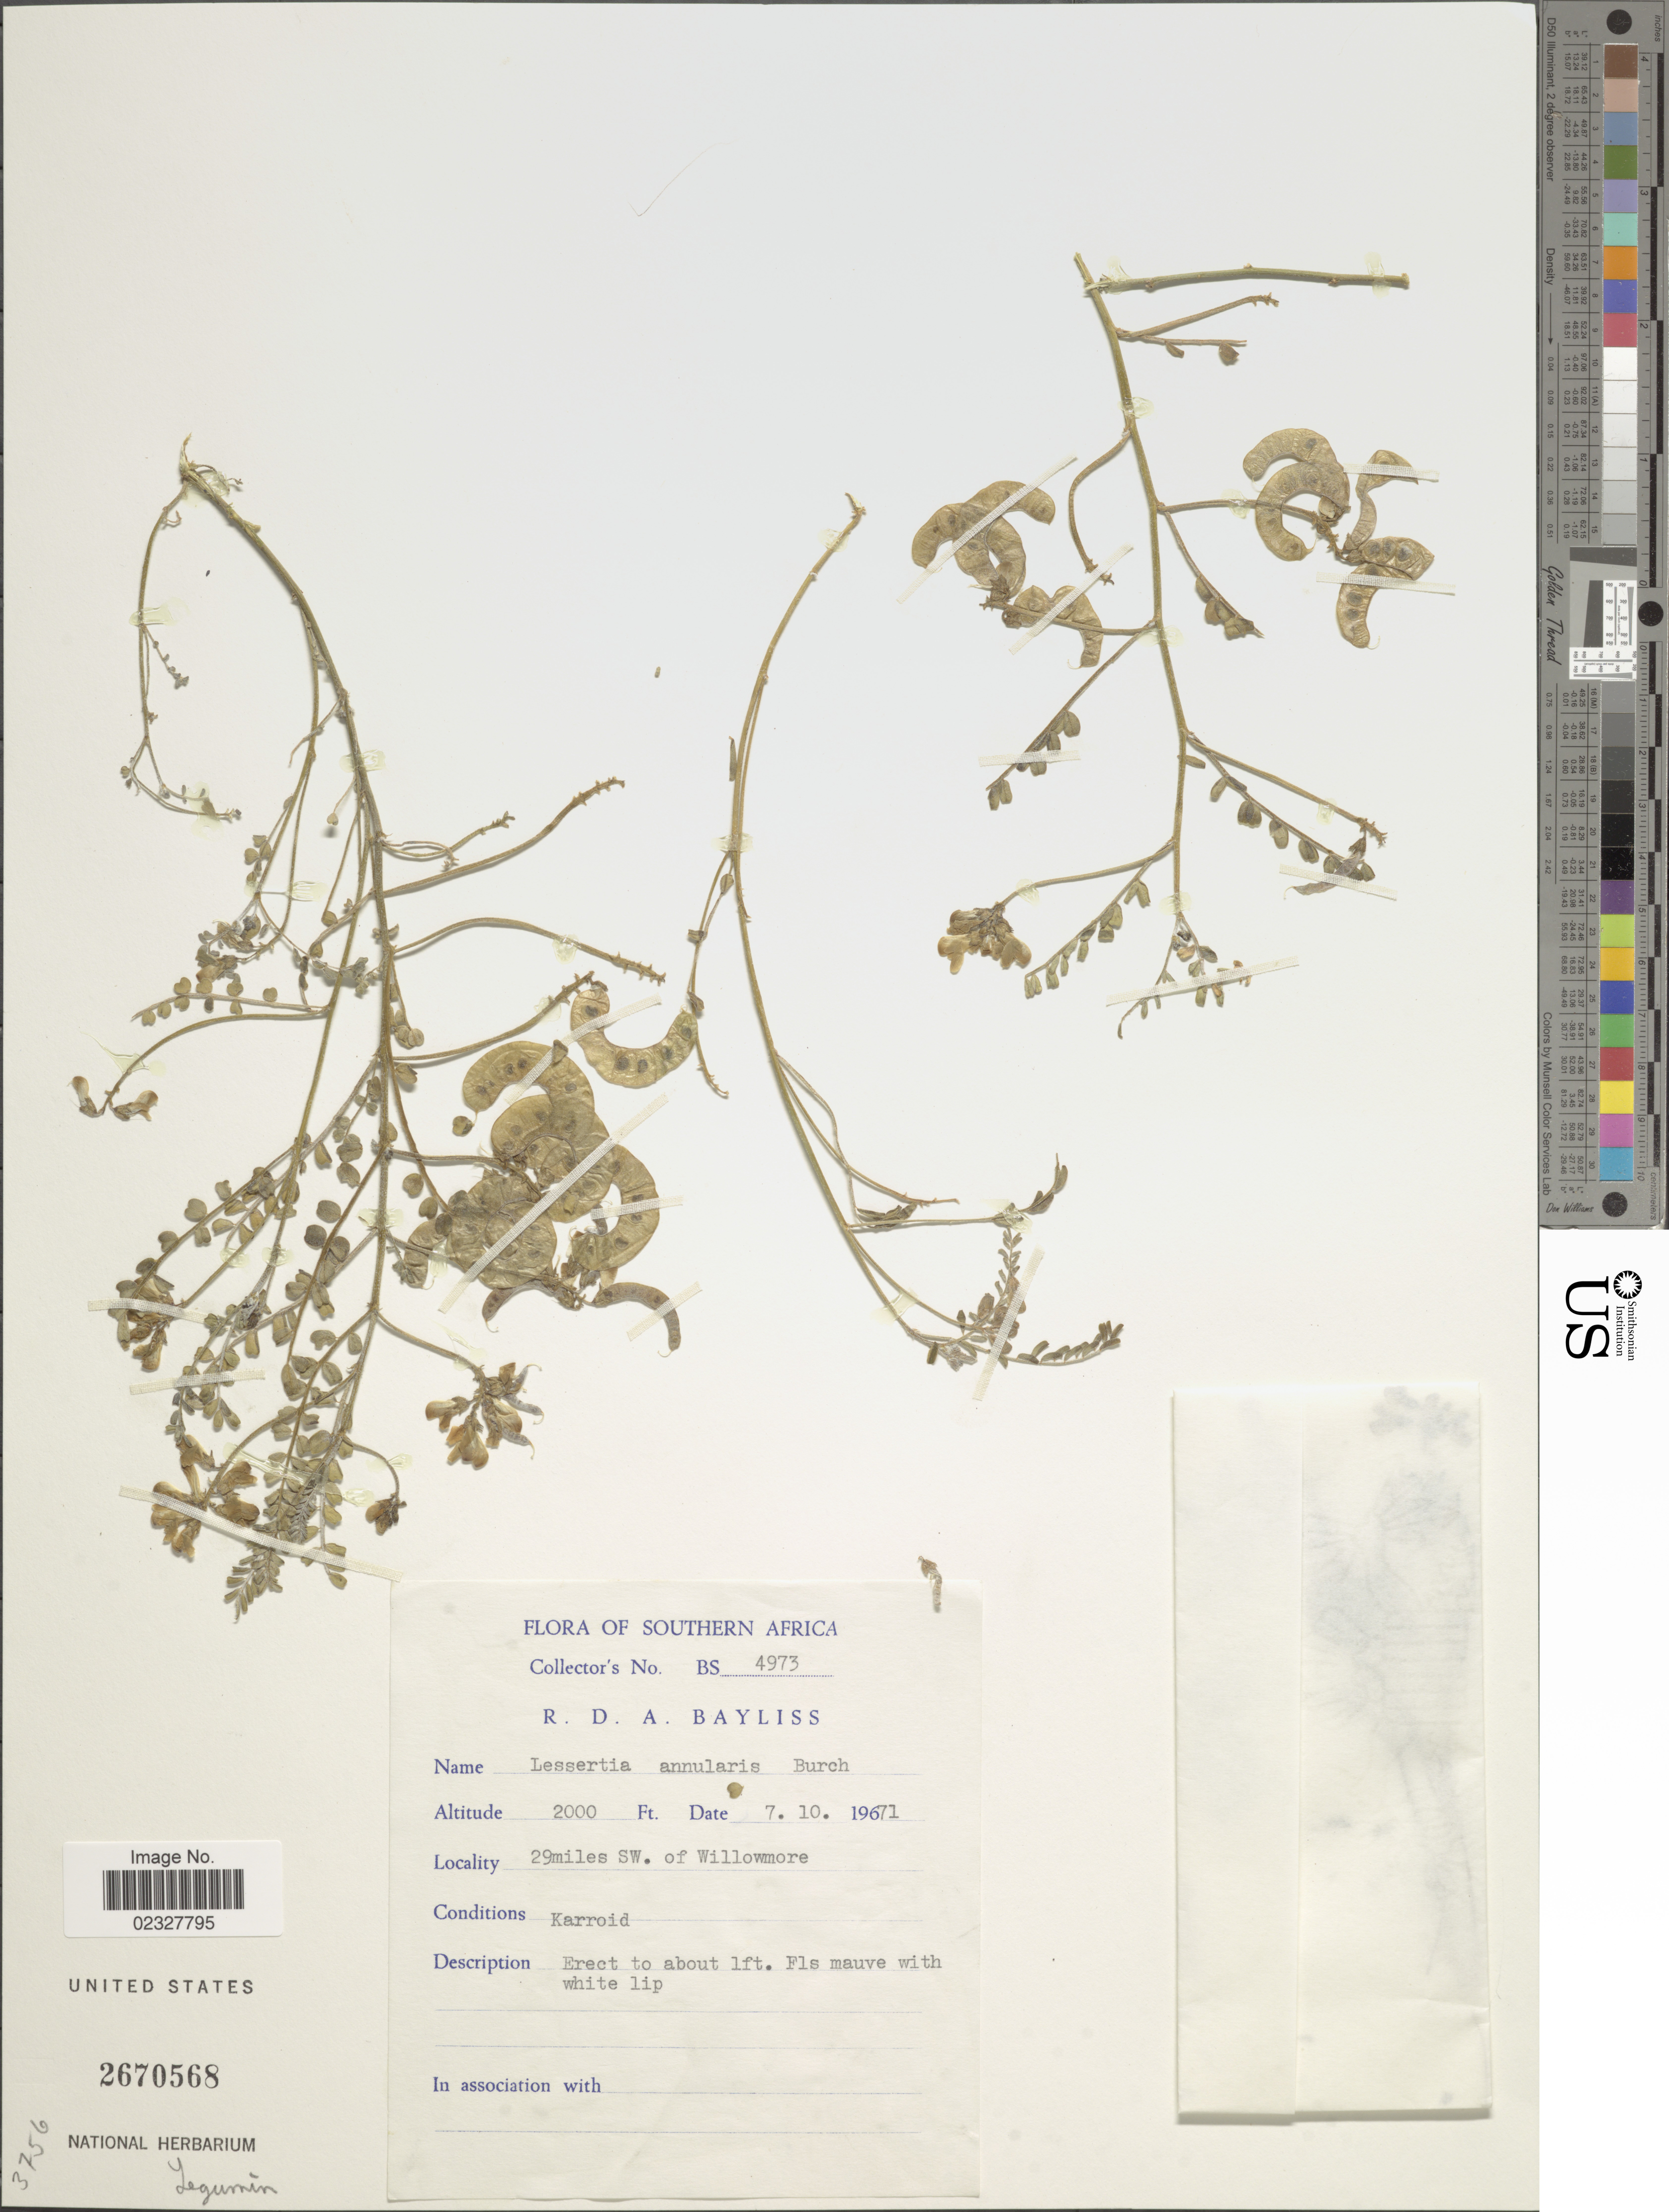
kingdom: Plantae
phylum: Tracheophyta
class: Magnoliopsida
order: Fabales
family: Fabaceae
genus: Lessertia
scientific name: Lessertia annularis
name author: Burch.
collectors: R. Bayliss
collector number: BS4973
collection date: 1971-10-07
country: South Africa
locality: Southern Africa. 29miles SW. of Willowmore.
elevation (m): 610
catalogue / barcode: US 2670568